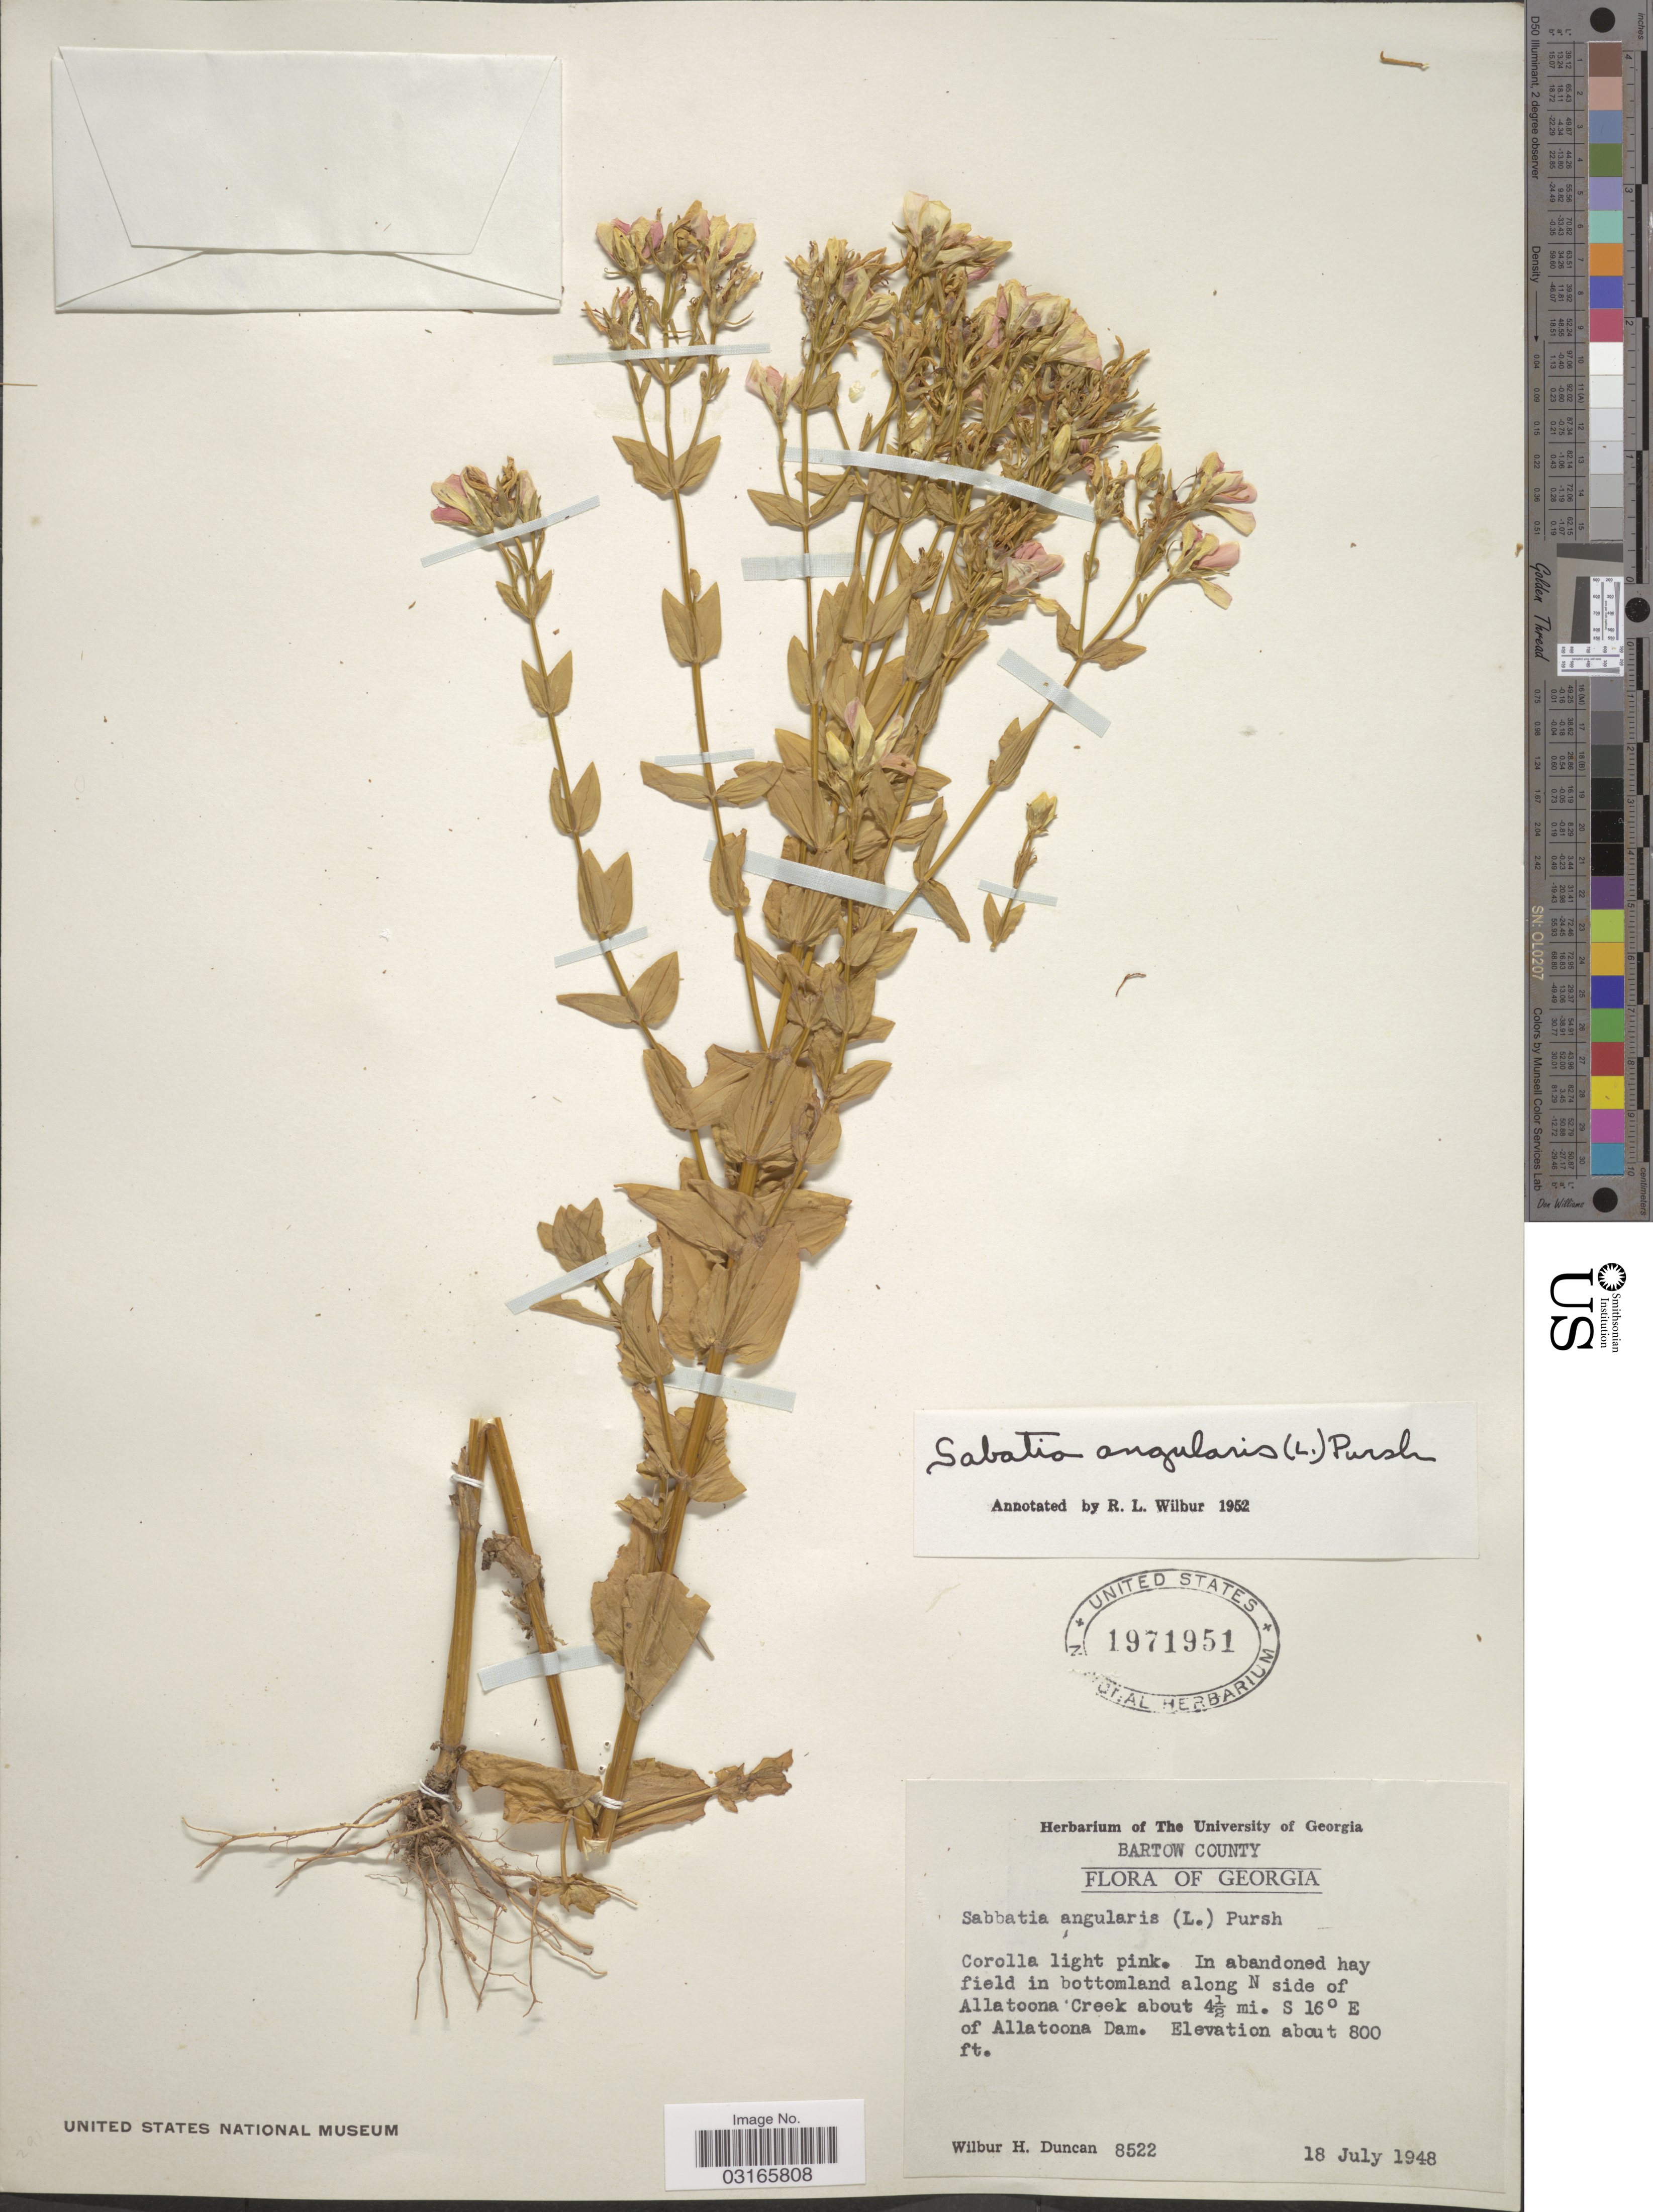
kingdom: Plantae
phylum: Tracheophyta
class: Magnoliopsida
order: Gentianales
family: Gentianaceae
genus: Sabatia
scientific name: Sabatia angularis (L.) Pursh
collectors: W. H. Duncan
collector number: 8522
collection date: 1948-07-18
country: United States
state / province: Georgia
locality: Bartow County. In abandoned hay field in bottomland along N side of Allatoona Creek about 4½ mi. S 16° E of Allatoona Dam.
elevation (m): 244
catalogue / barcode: US 1971951